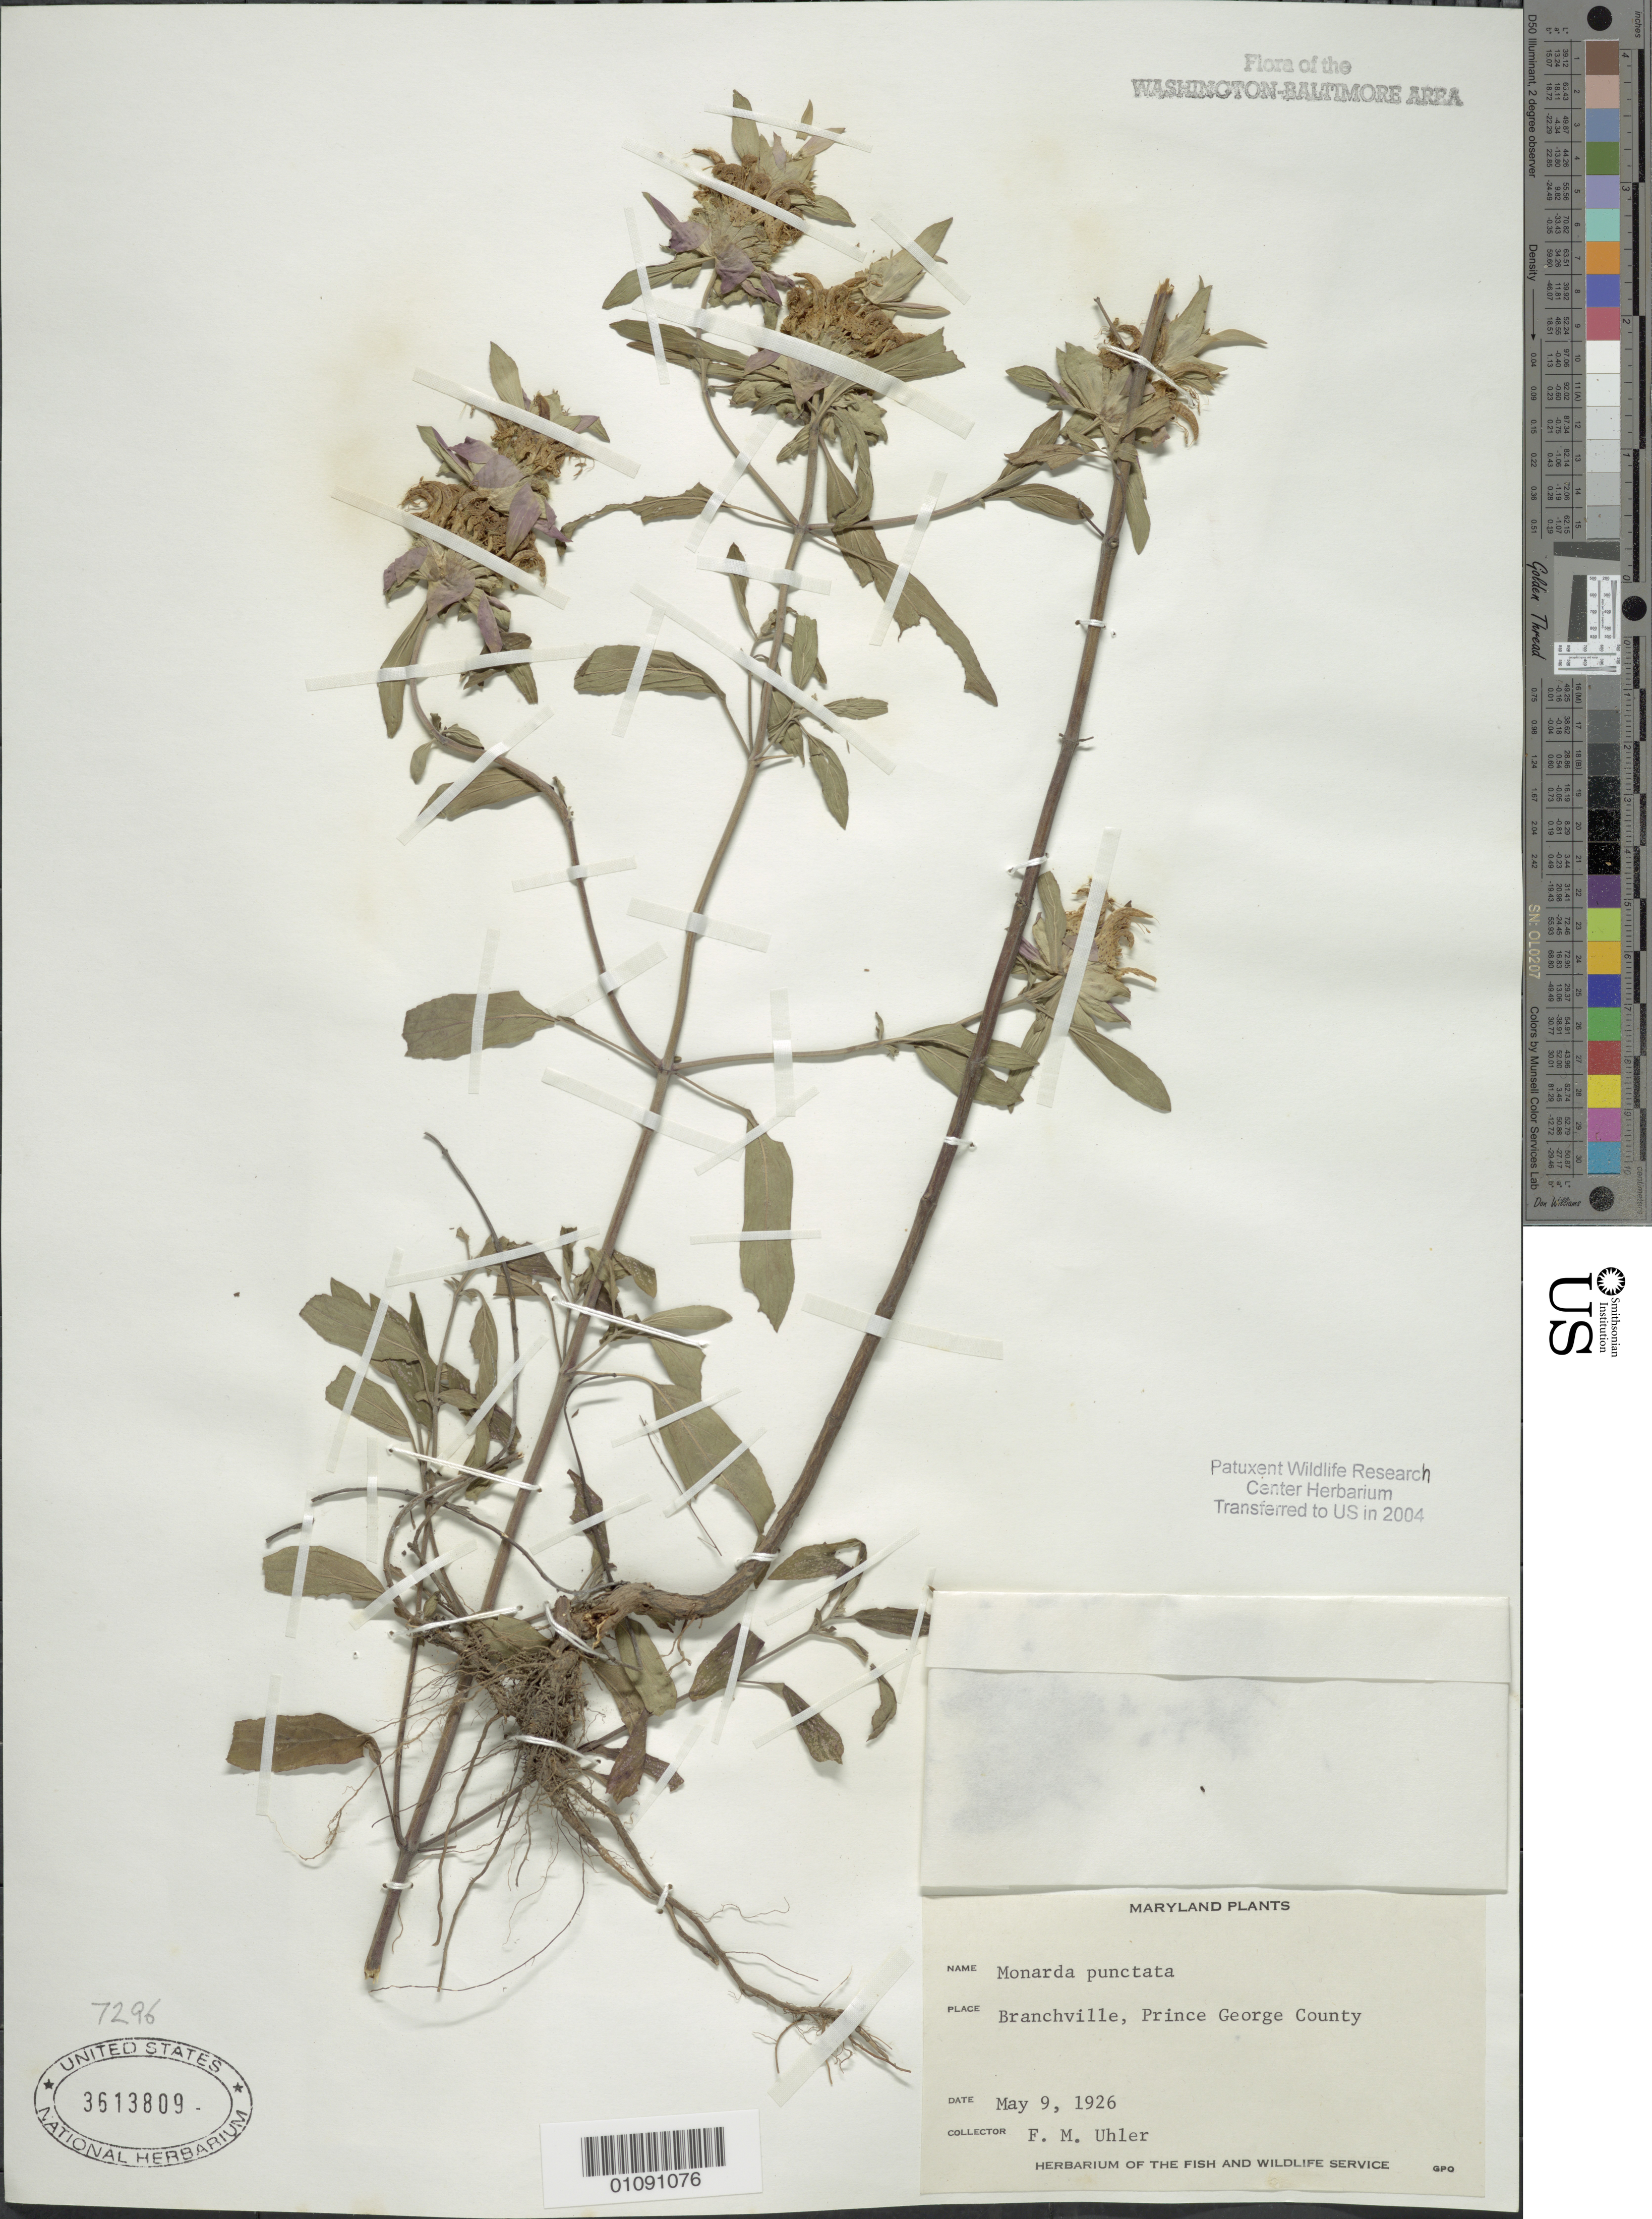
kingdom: Plantae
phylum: Tracheophyta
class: Magnoliopsida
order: Lamiales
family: Lamiaceae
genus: Monarda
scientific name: Monarda punctata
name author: L.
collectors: F. M. Uhler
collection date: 1926-05-09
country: United States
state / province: Maryland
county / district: Prince George's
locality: Branchville.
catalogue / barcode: US 3613809